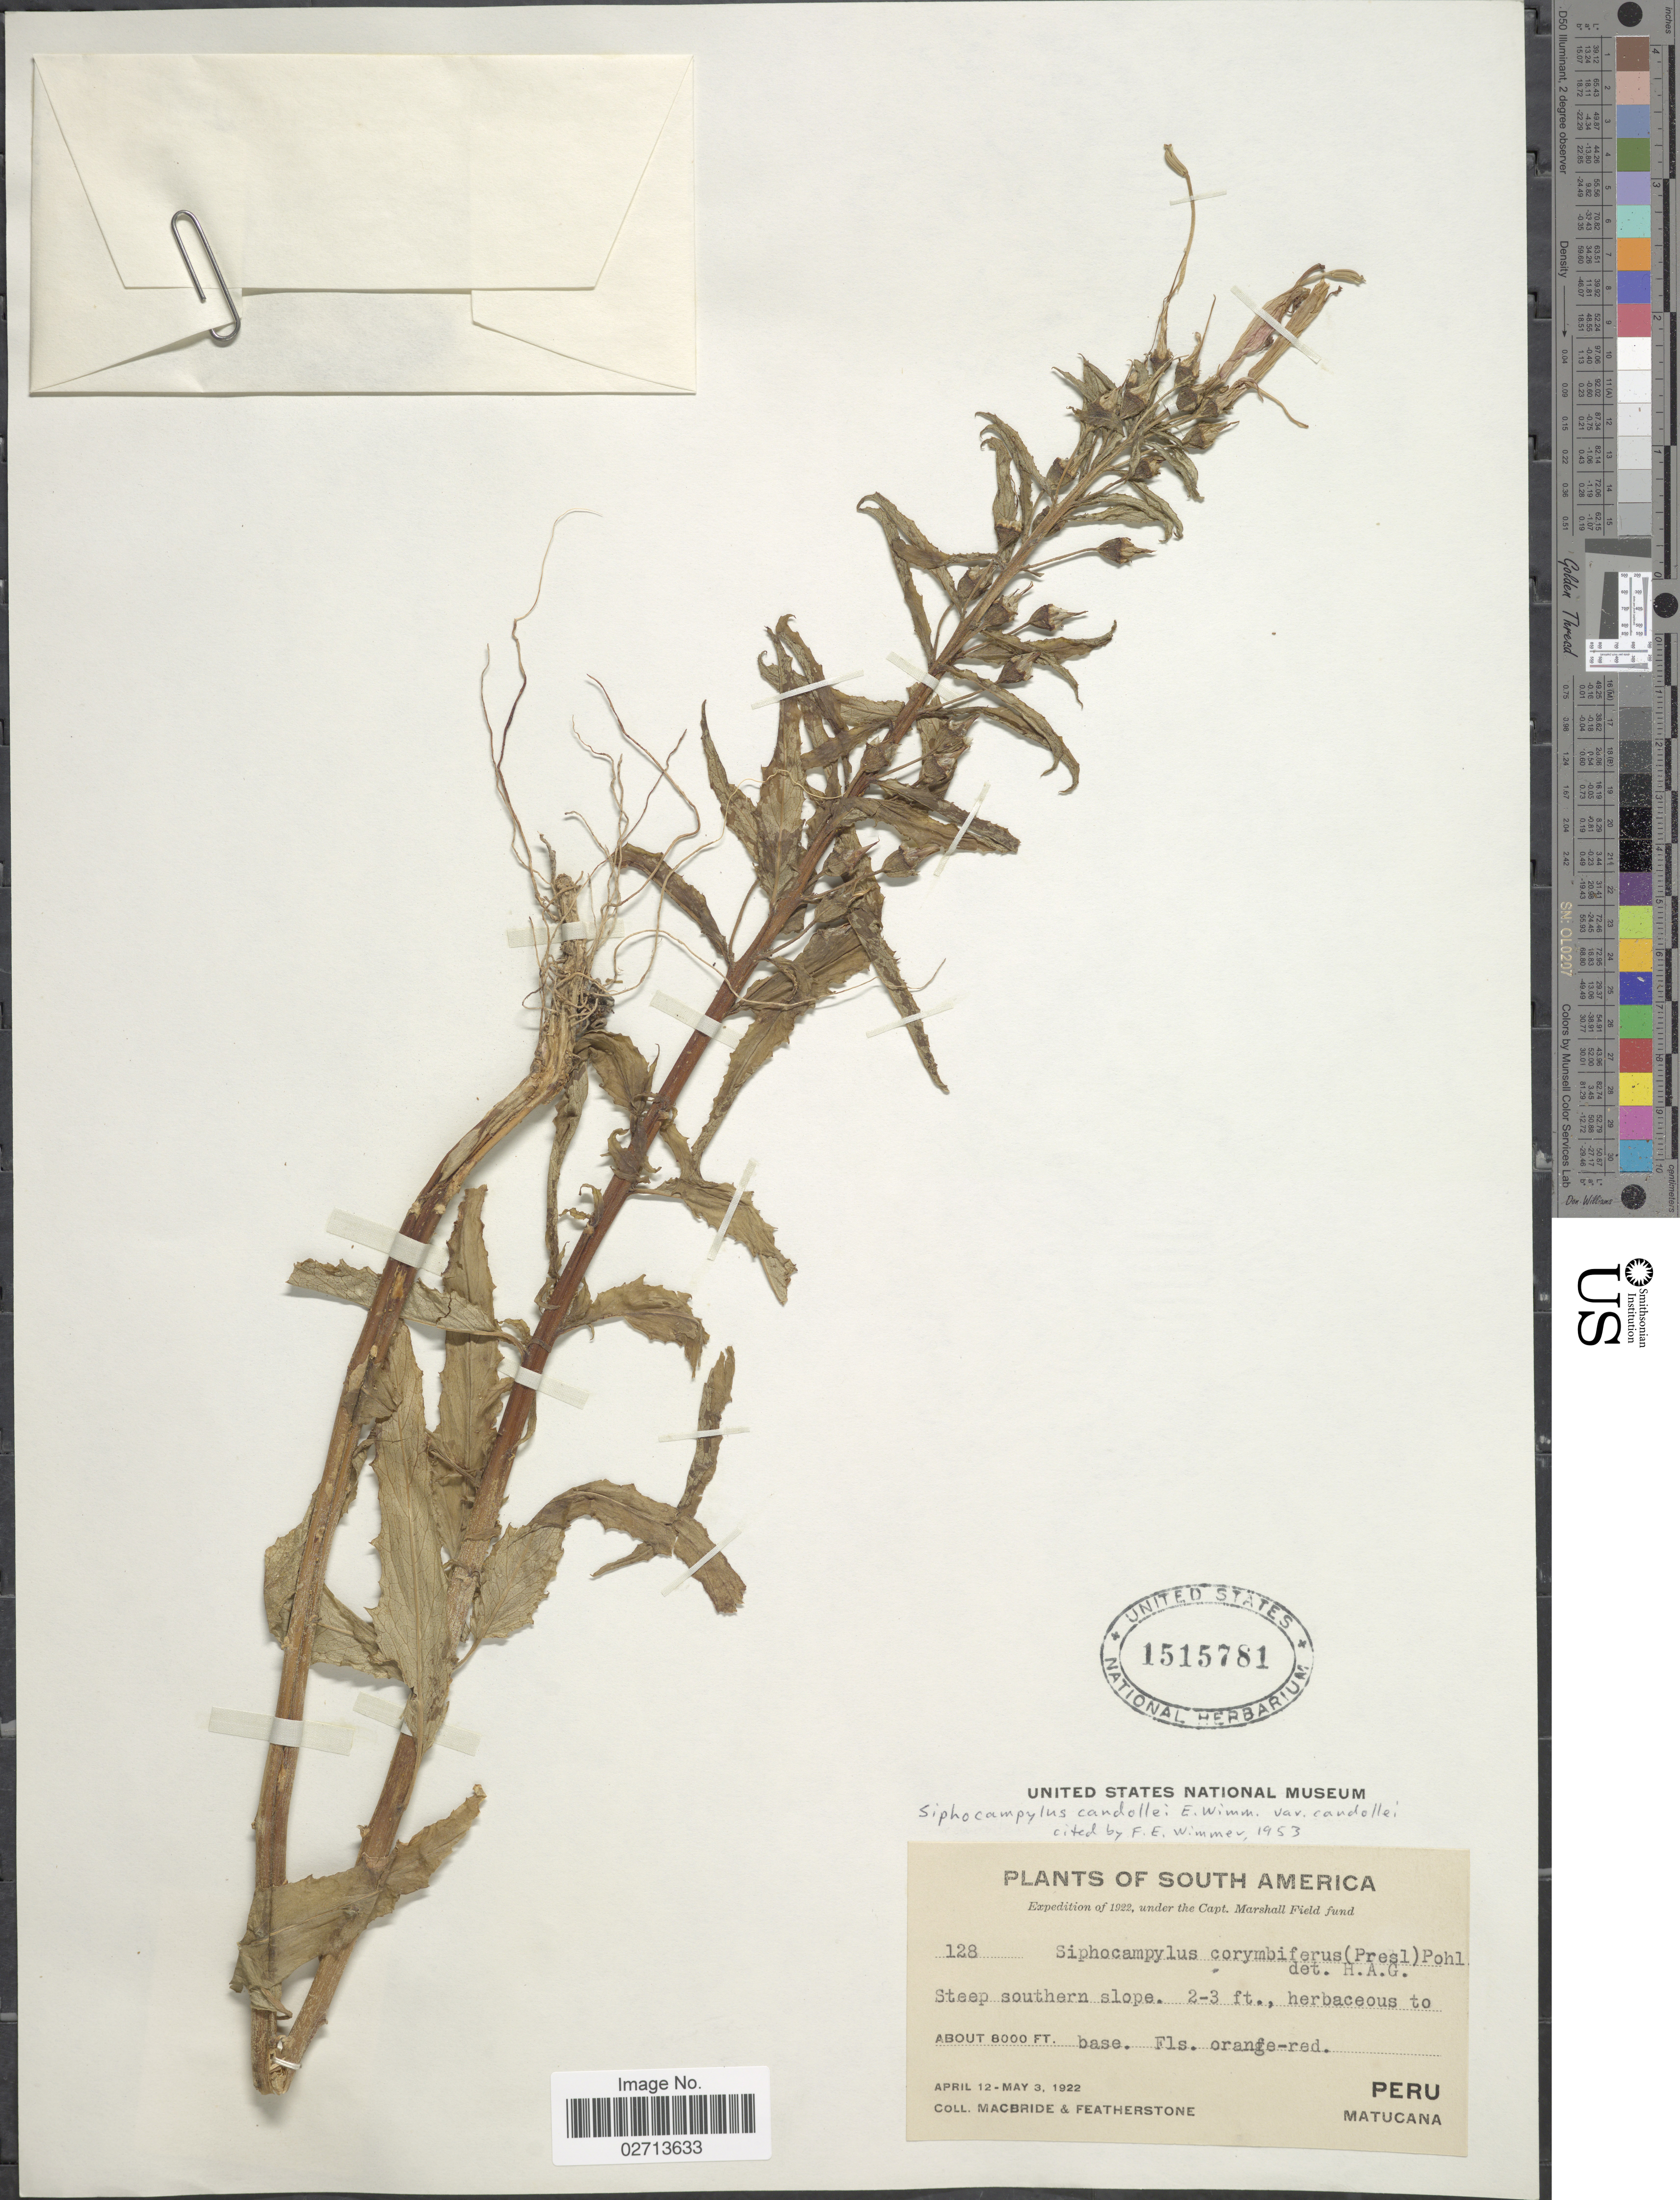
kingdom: Plantae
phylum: Tracheophyta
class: Magnoliopsida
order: Asterales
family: Campanulaceae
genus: Siphocampylus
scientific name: Siphocampylus candollei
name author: E. Wimm.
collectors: Macbride, -- & -. Featherstone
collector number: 128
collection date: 1922-04-12/1922-05-03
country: Peru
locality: Matucana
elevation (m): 2438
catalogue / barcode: US 1515781